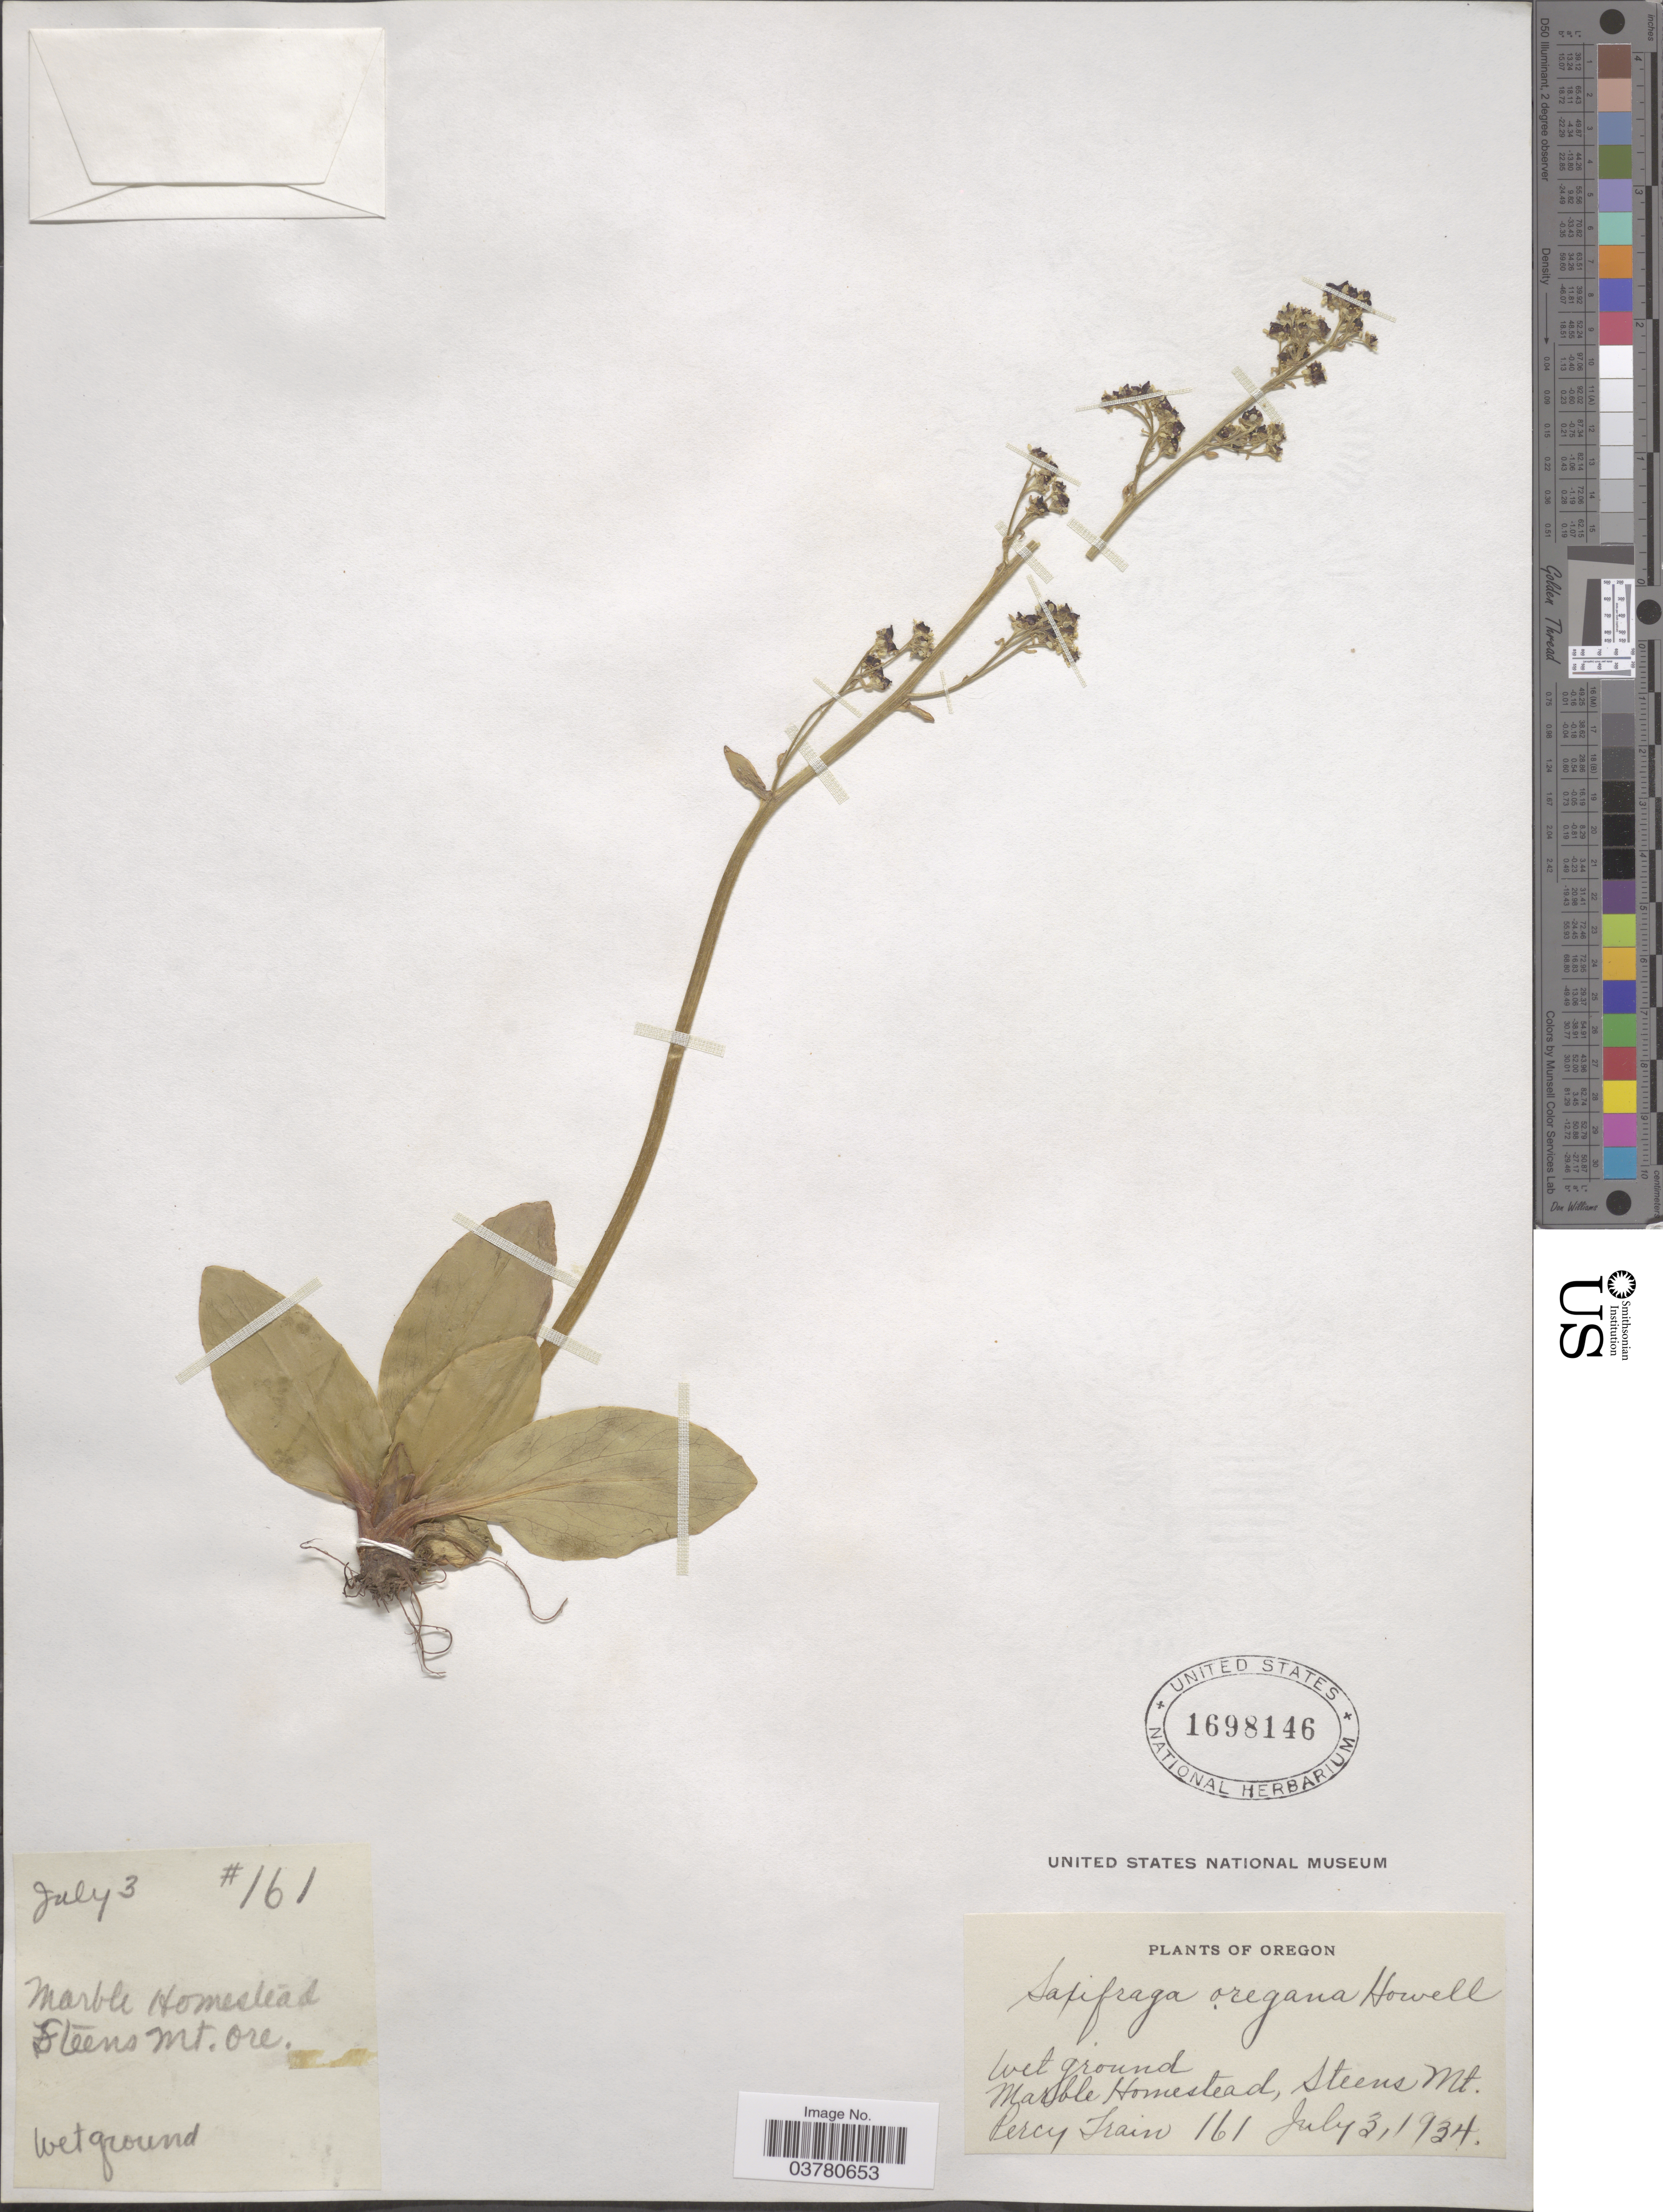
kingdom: Plantae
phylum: Tracheophyta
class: Magnoliopsida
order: Saxifragales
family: Saxifragaceae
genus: Micranthes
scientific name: Micranthes oregana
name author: (Howell) Small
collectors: P. Train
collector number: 161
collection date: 1934-07-03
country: United States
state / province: Oregon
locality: Marble Homestead. Steens Mt.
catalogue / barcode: US 1698146